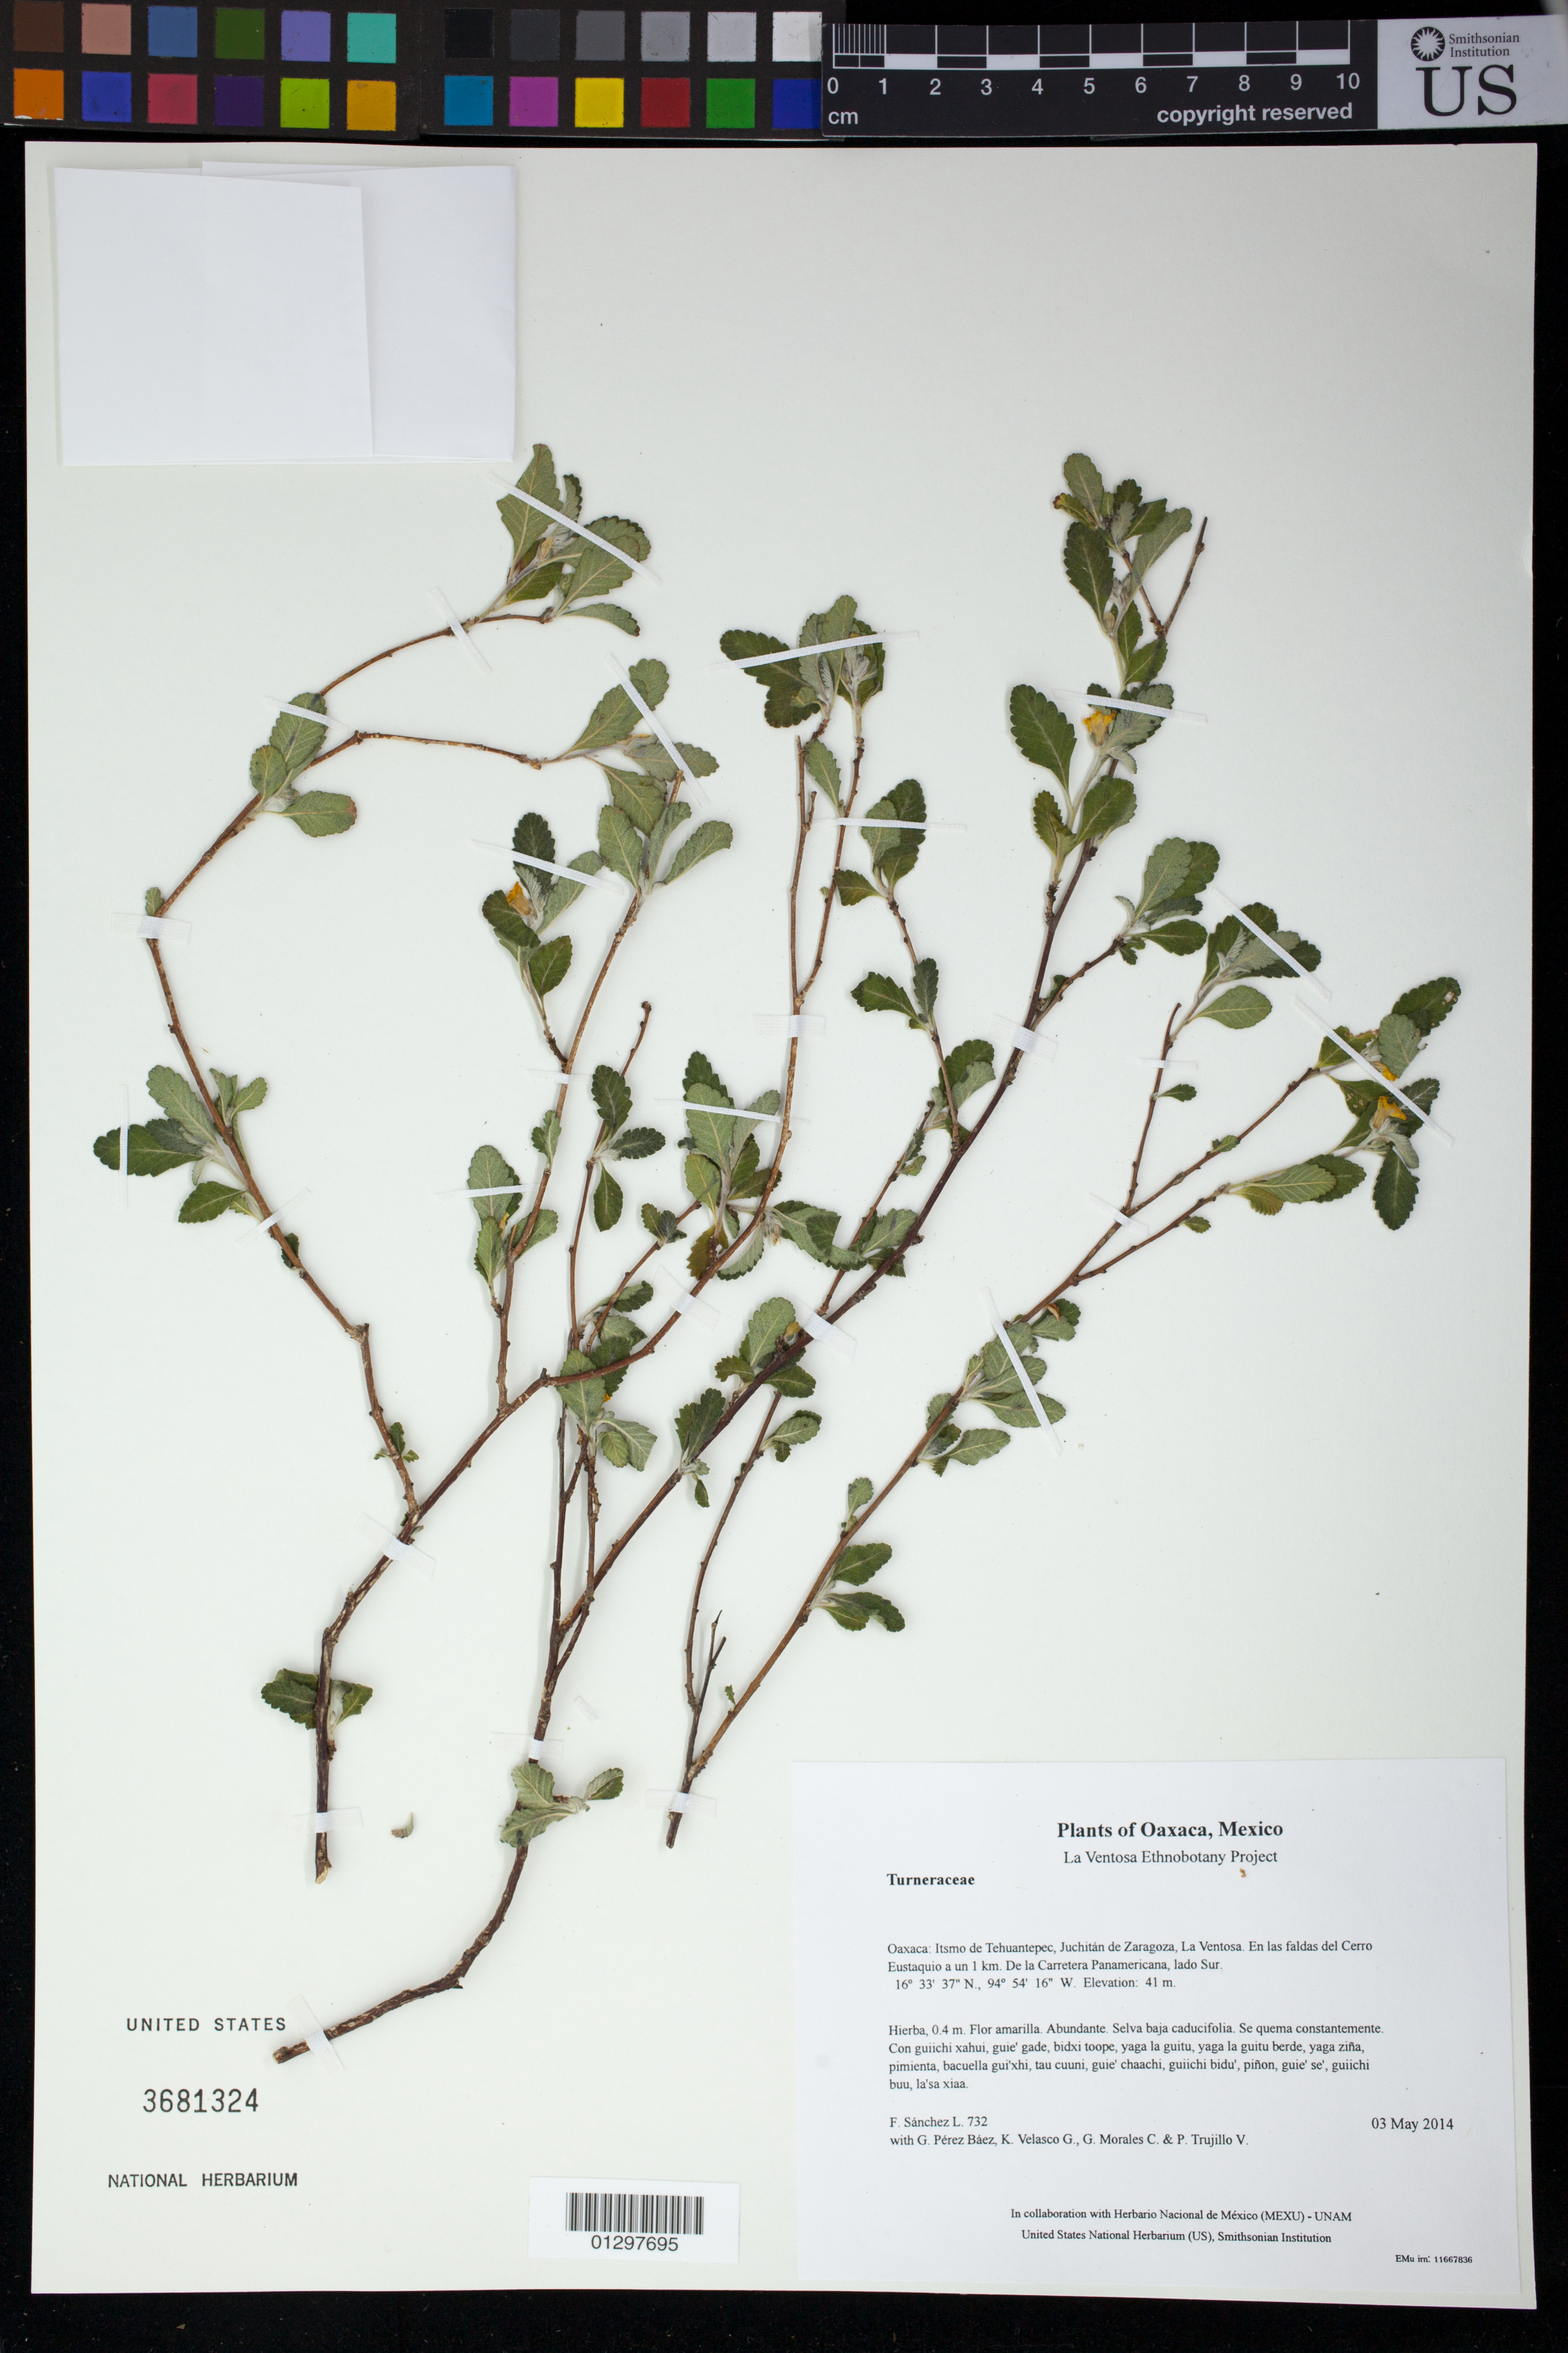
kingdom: Plantae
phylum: Tracheophyta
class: Magnoliopsida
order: Malpighiales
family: Turneraceae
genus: Turnera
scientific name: Turnera diffusa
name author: Willd. ex Schult.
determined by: Velasco G., Kenia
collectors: F. Sánchez L., G. Pérez Báez, K. Velasco G., G. Morales C. & P. Trujillo V.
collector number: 732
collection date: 2014-05-03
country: Mexico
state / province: Oaxaca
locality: Itsmo de Tehuantepec, Juchitán de Zaragoza, La Ventosa. En las faldas del Cerro Eustaquio a un 1 km. De la Carretera Panamericana, lado Sur.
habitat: Selva baja caducifolia. Se quema constantemente.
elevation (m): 41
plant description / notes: MEXU, SERO, US; Guixi bandaga. 0.4 m. Guie' naguchi. Stale.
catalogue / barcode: US 3681324